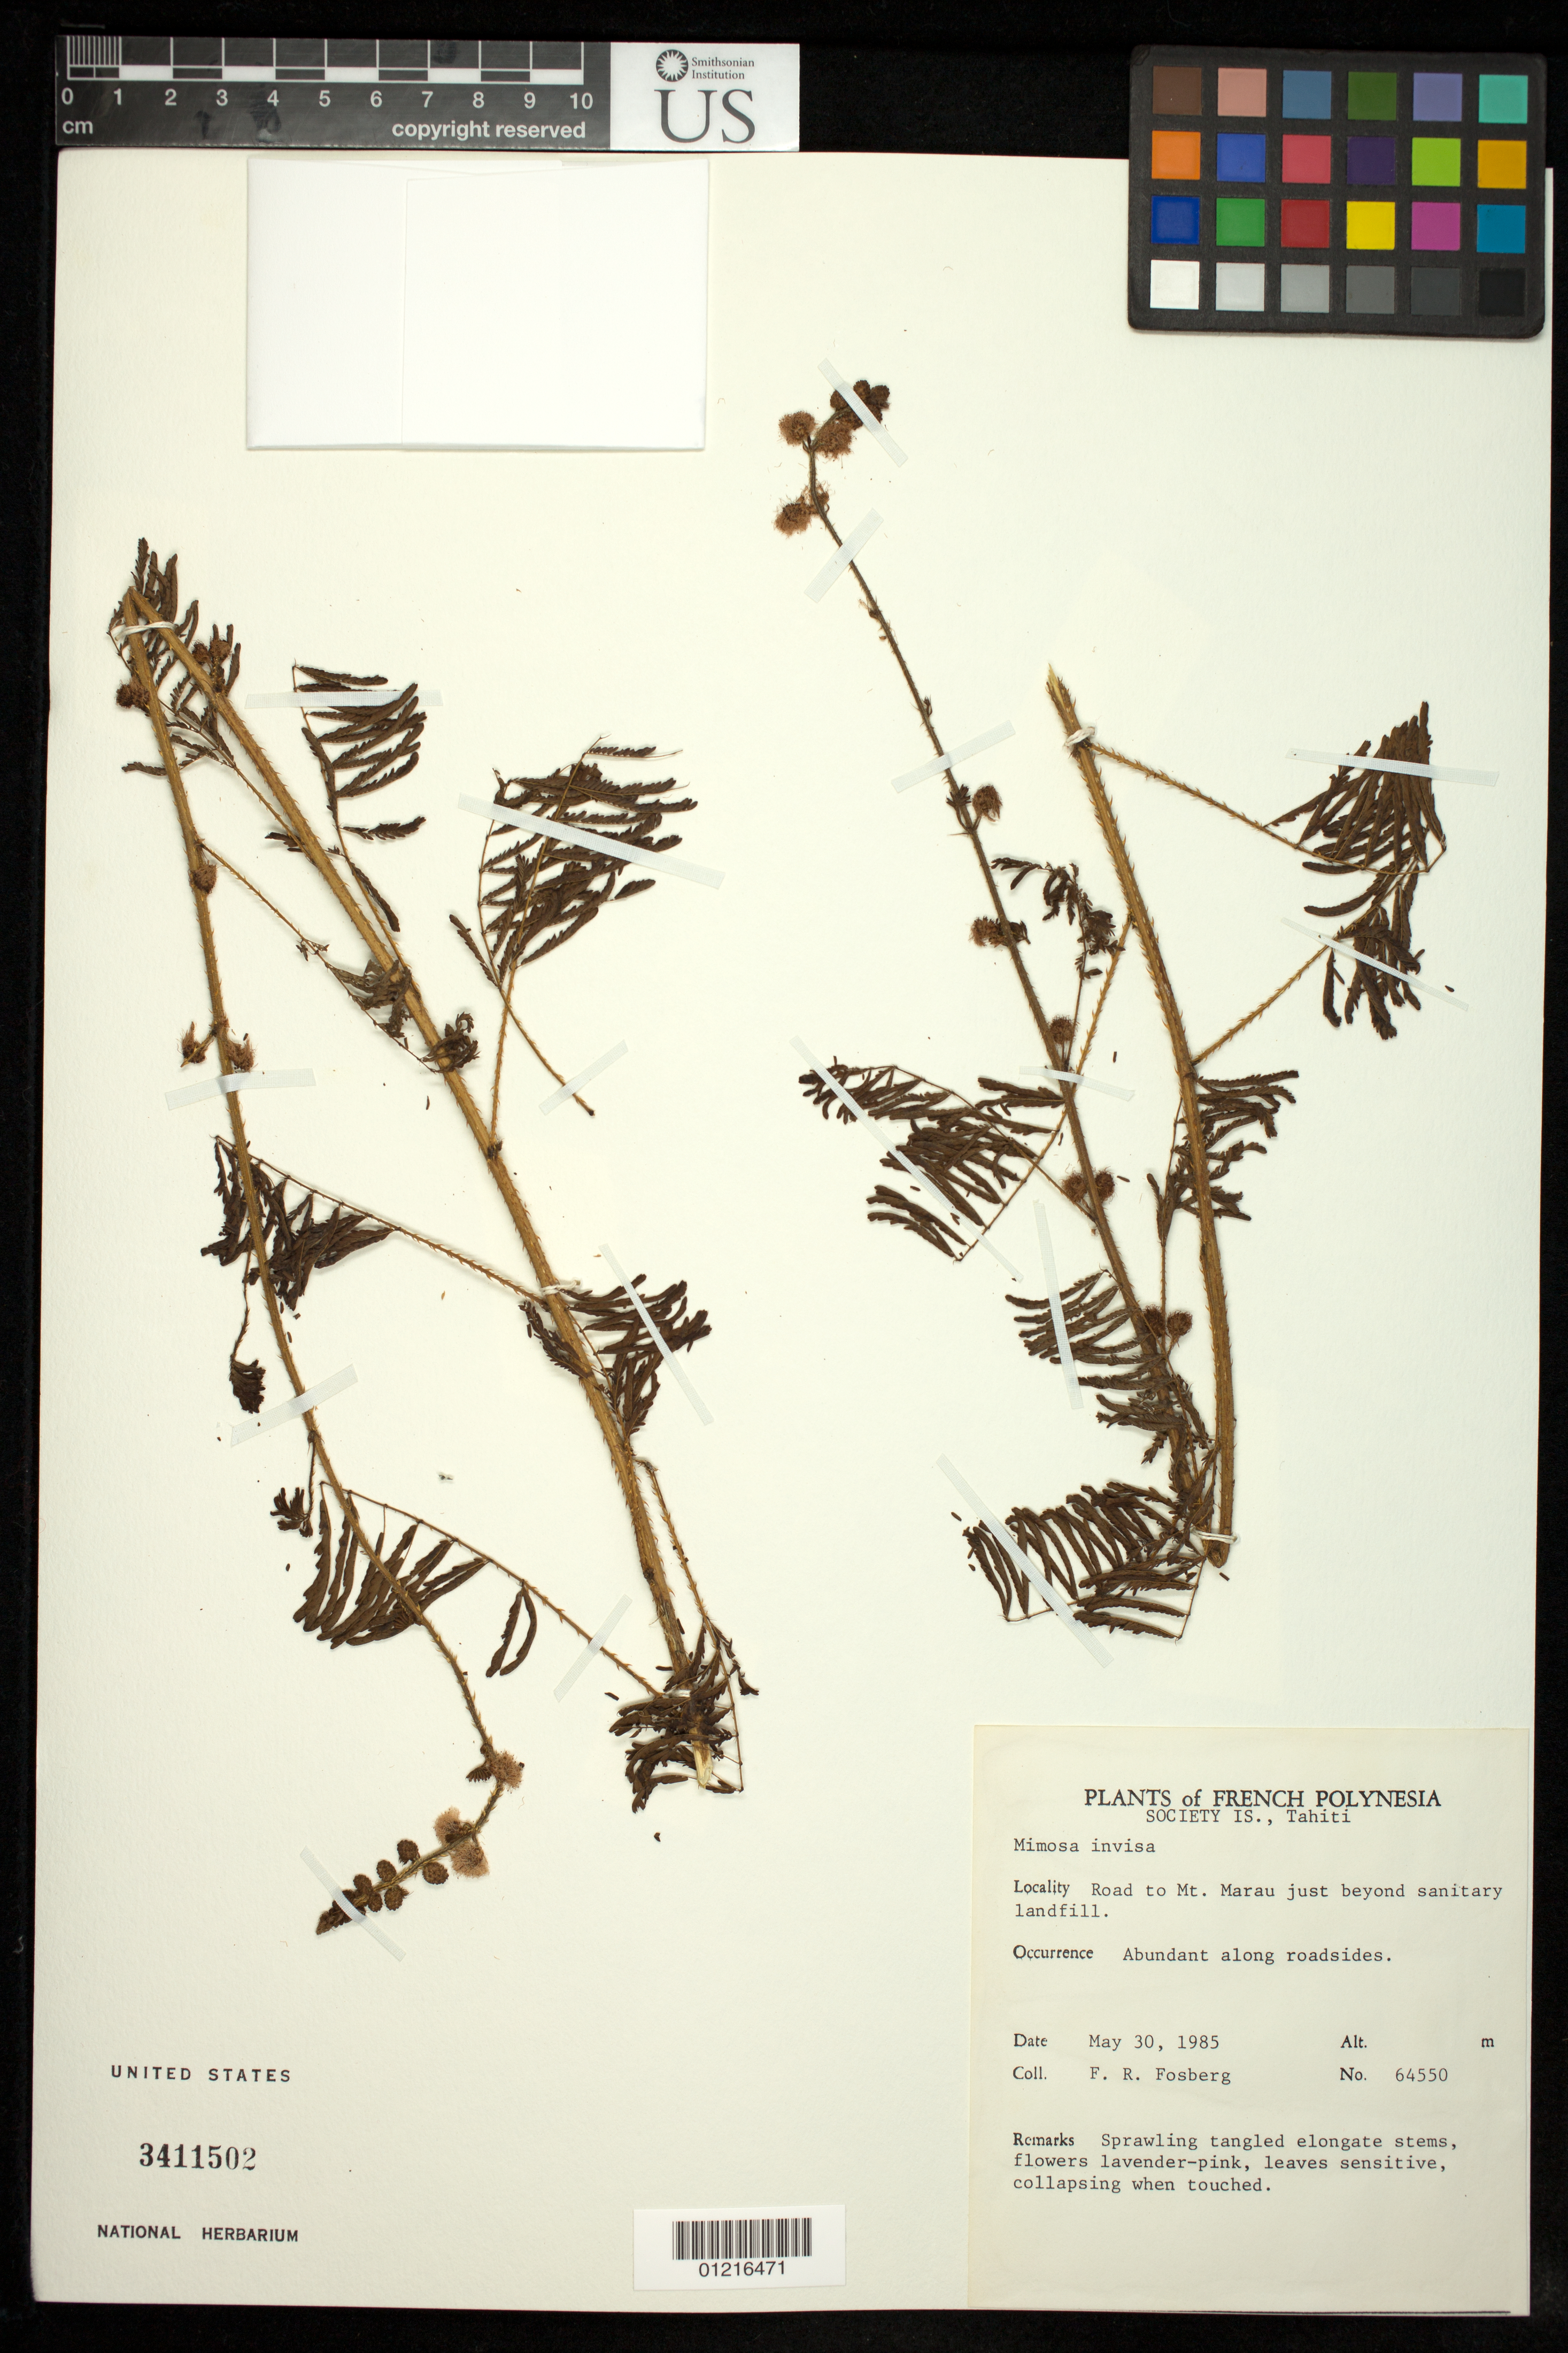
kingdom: Plantae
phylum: Tracheophyta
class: Magnoliopsida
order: Fabales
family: Fabaceae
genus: Mimosa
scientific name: Mimosa diplotricha var. diplotricha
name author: C. Wright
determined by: Jordão, Lucas S.B.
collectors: F. R. Fosberg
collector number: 64550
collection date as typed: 30 May 1985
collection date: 1985-05-30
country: French Polynesia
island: Tahiti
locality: Road to Mt. Marau just beyond sanitary landfill.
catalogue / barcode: US 3411502